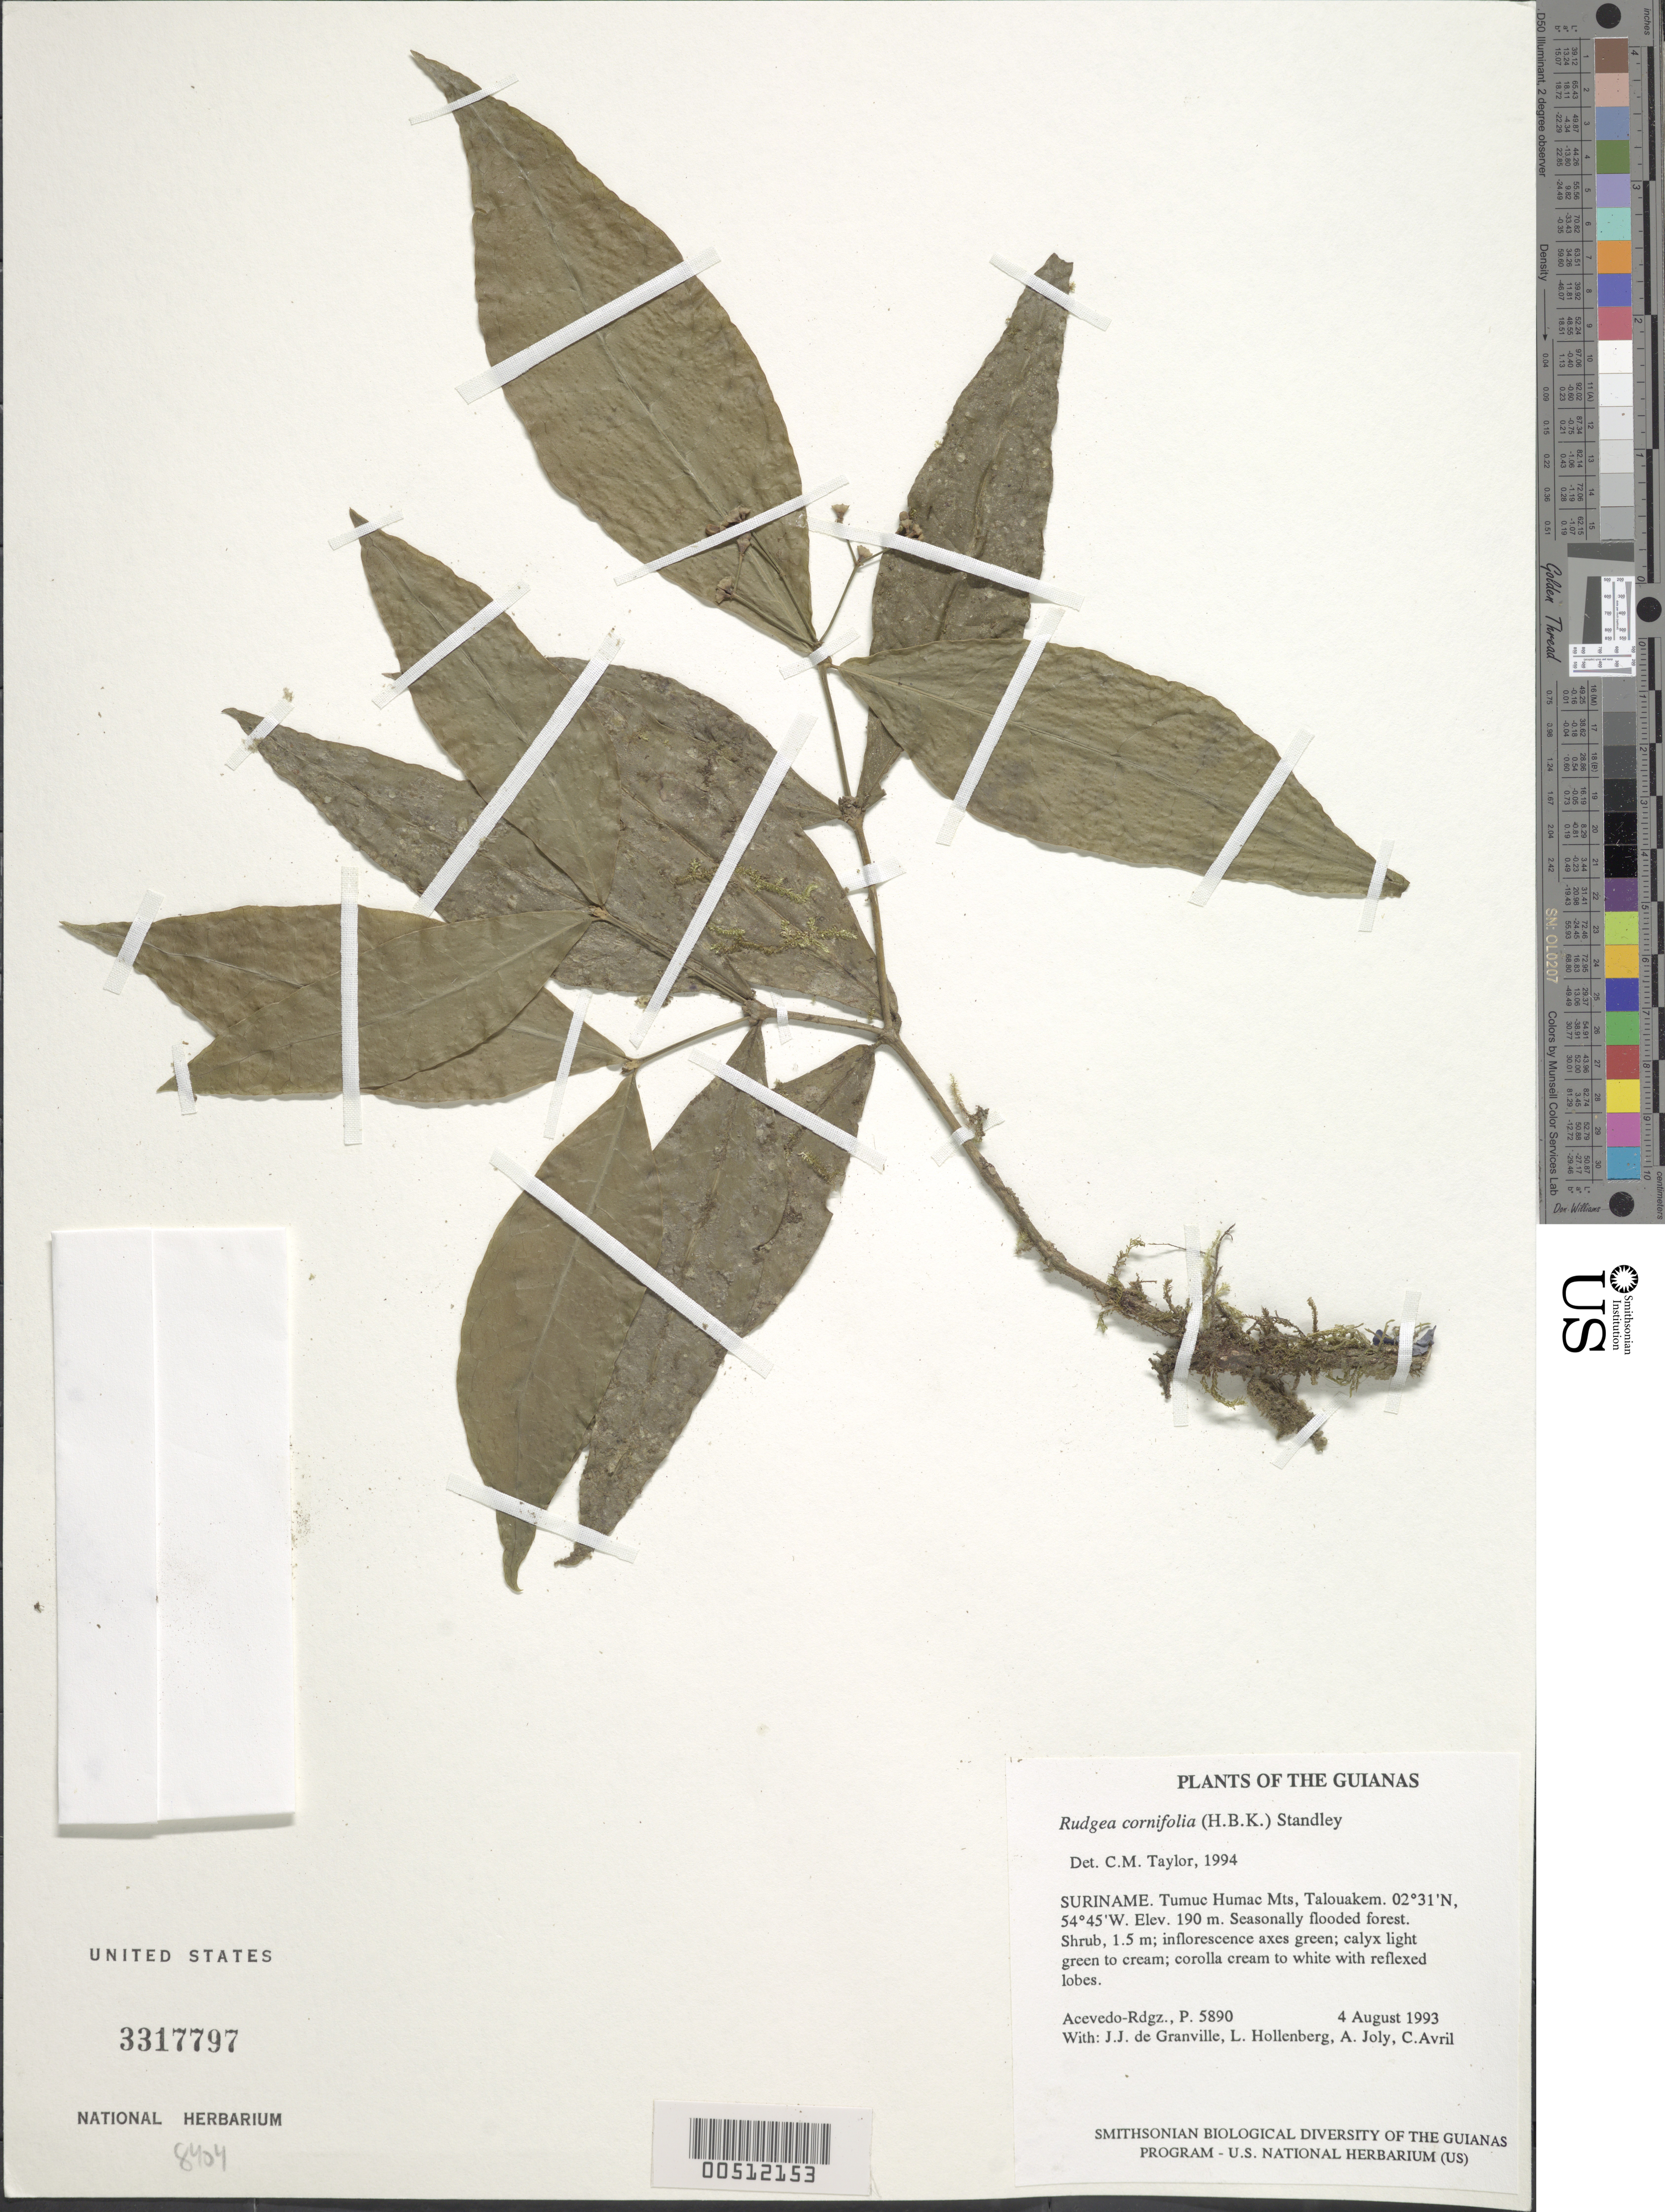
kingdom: Plantae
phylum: Tracheophyta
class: Magnoliopsida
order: Gentianales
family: Rubiaceae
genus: Rudgea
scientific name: Rudgea cornifloia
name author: (Kunth) Standl.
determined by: Taylor, Charlotte M.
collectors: P. Acevedo-Rodr., J.-J. de Granville, A. Joly & L. Hollenberg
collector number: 5890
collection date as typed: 04 Aug 1993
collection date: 1993-08-04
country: Suriname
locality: Tumuc Humac Mts, Talouakem.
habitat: Seasonally flooded forest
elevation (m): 190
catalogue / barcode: US 3317797